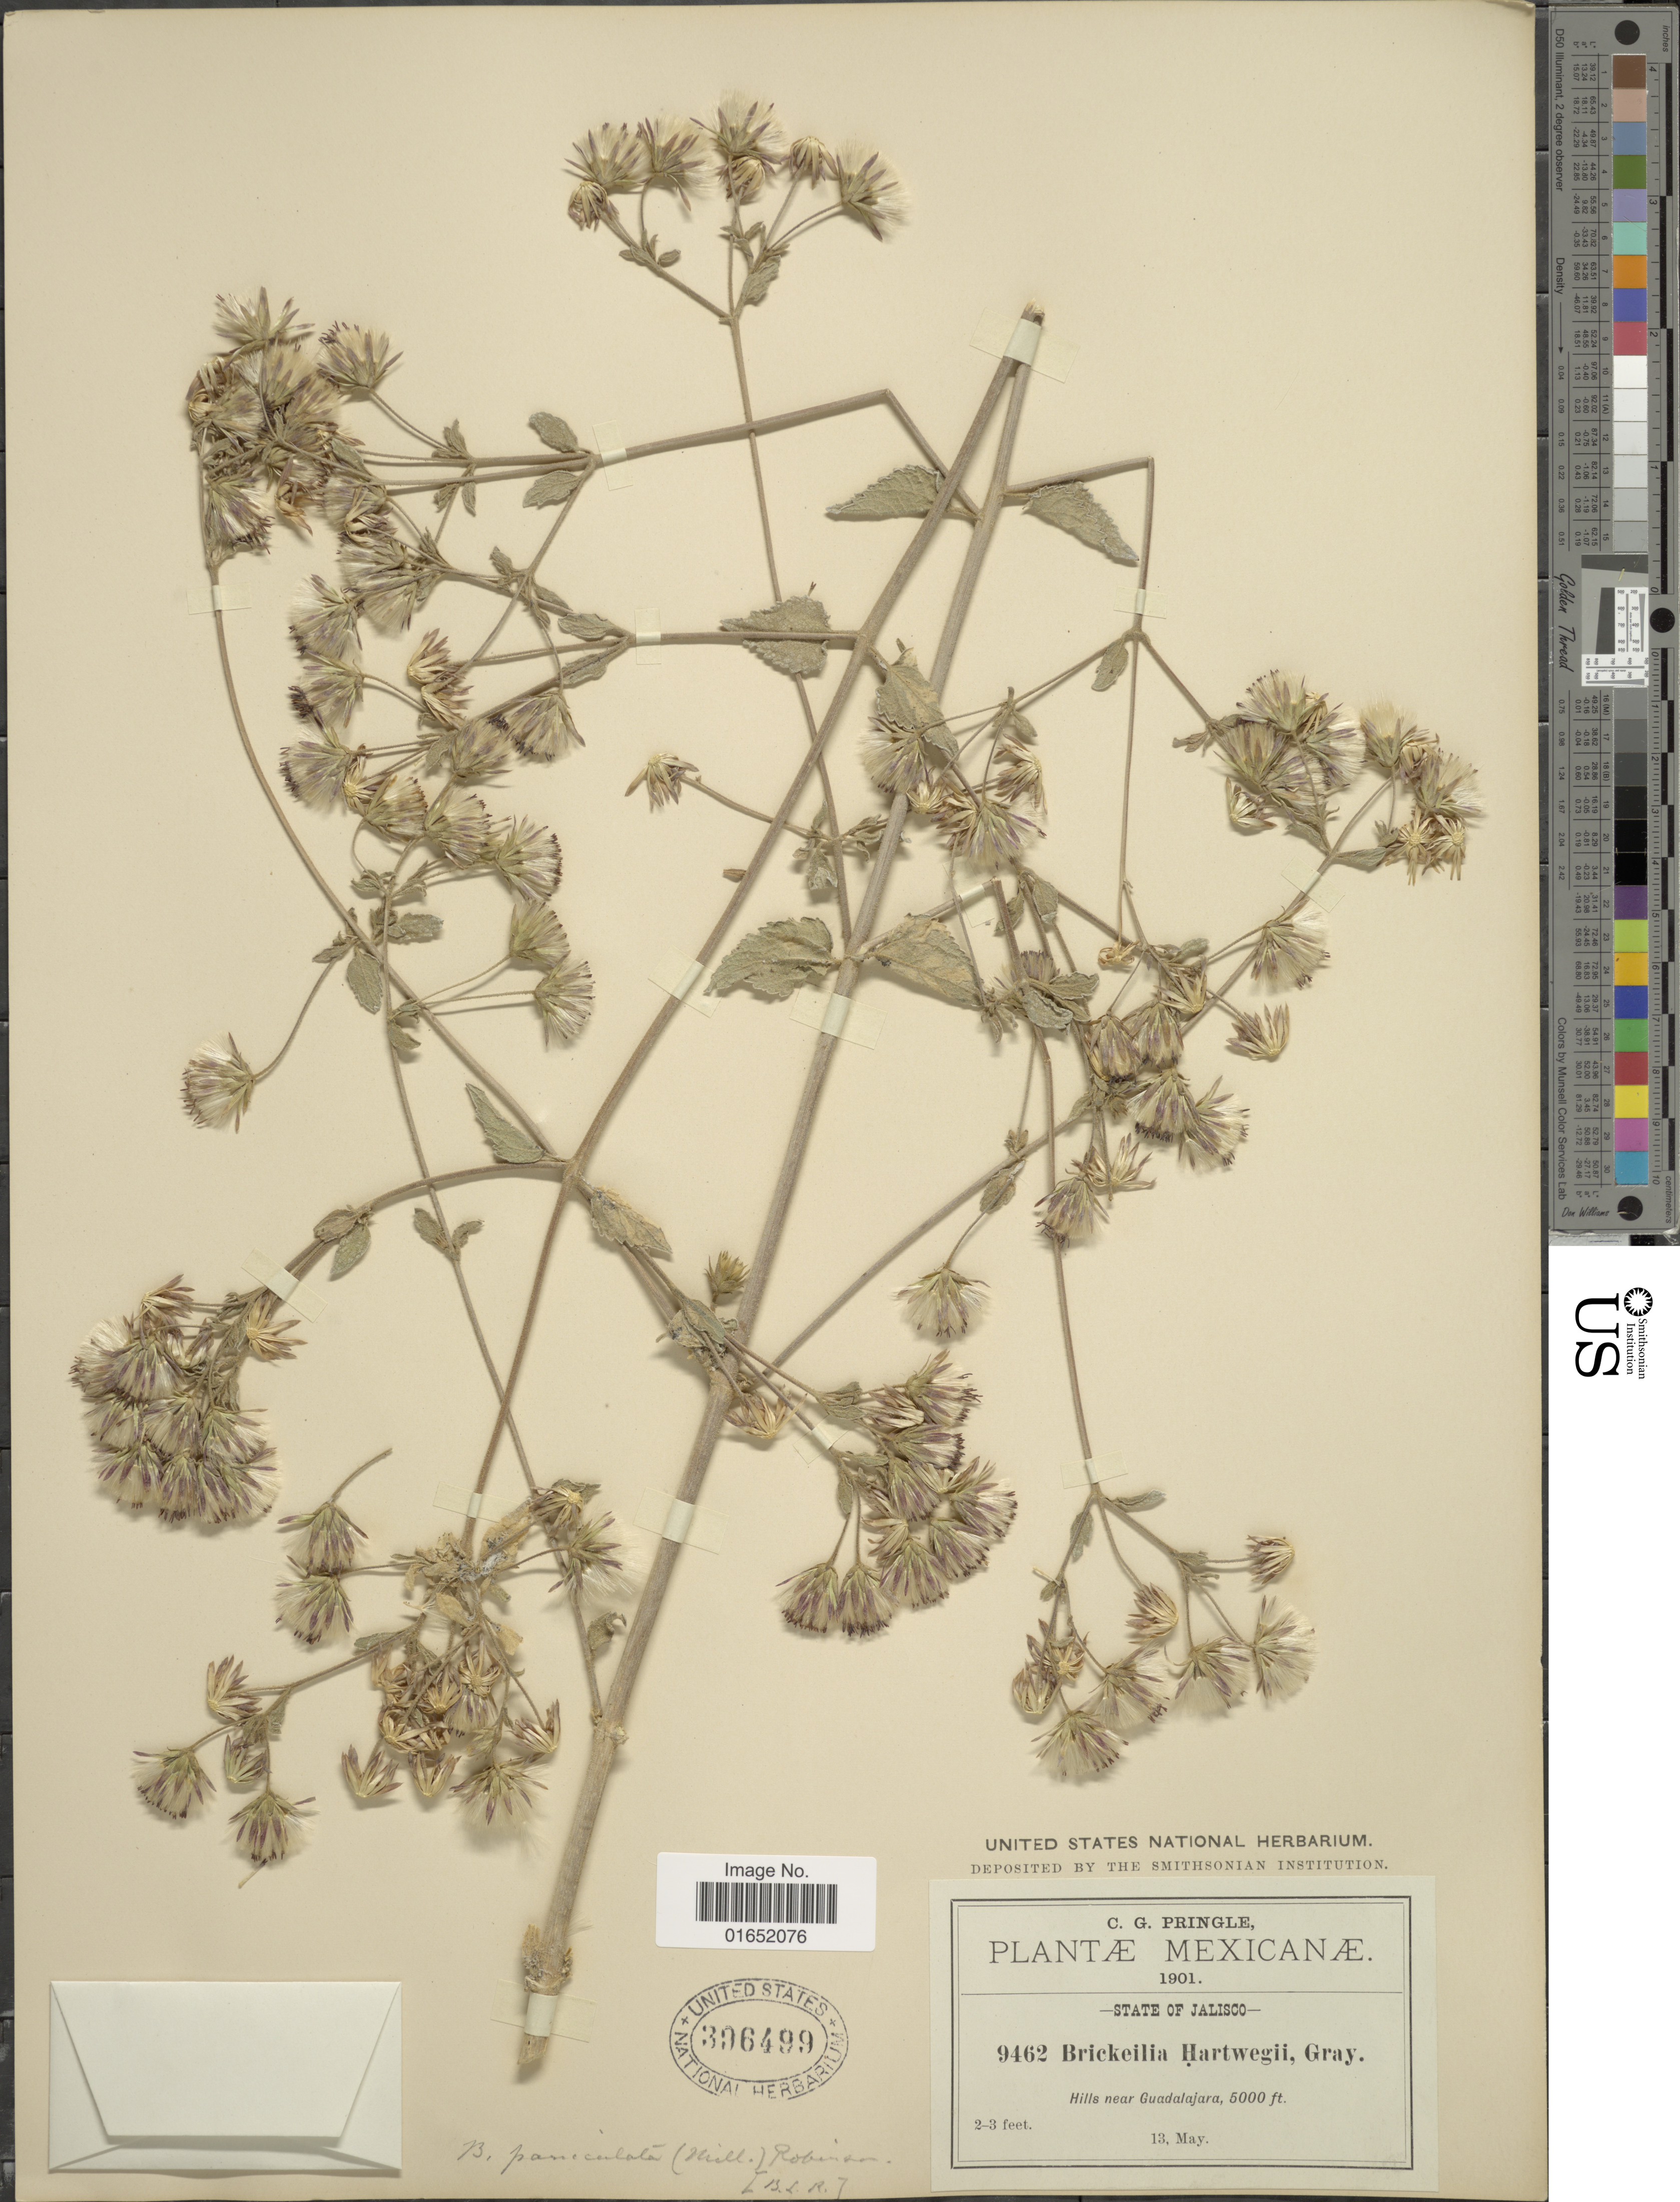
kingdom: Plantae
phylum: Tracheophyta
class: Magnoliopsida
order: Asterales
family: Asteraceae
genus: Brickellia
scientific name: Brickellia paniculata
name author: (Mill.) B.L. Rob.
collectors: C. G. Pringle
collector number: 9462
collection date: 1901-05-13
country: Mexico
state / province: Jalisco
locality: Hills near Guadalajara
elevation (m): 1524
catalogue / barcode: US 396499